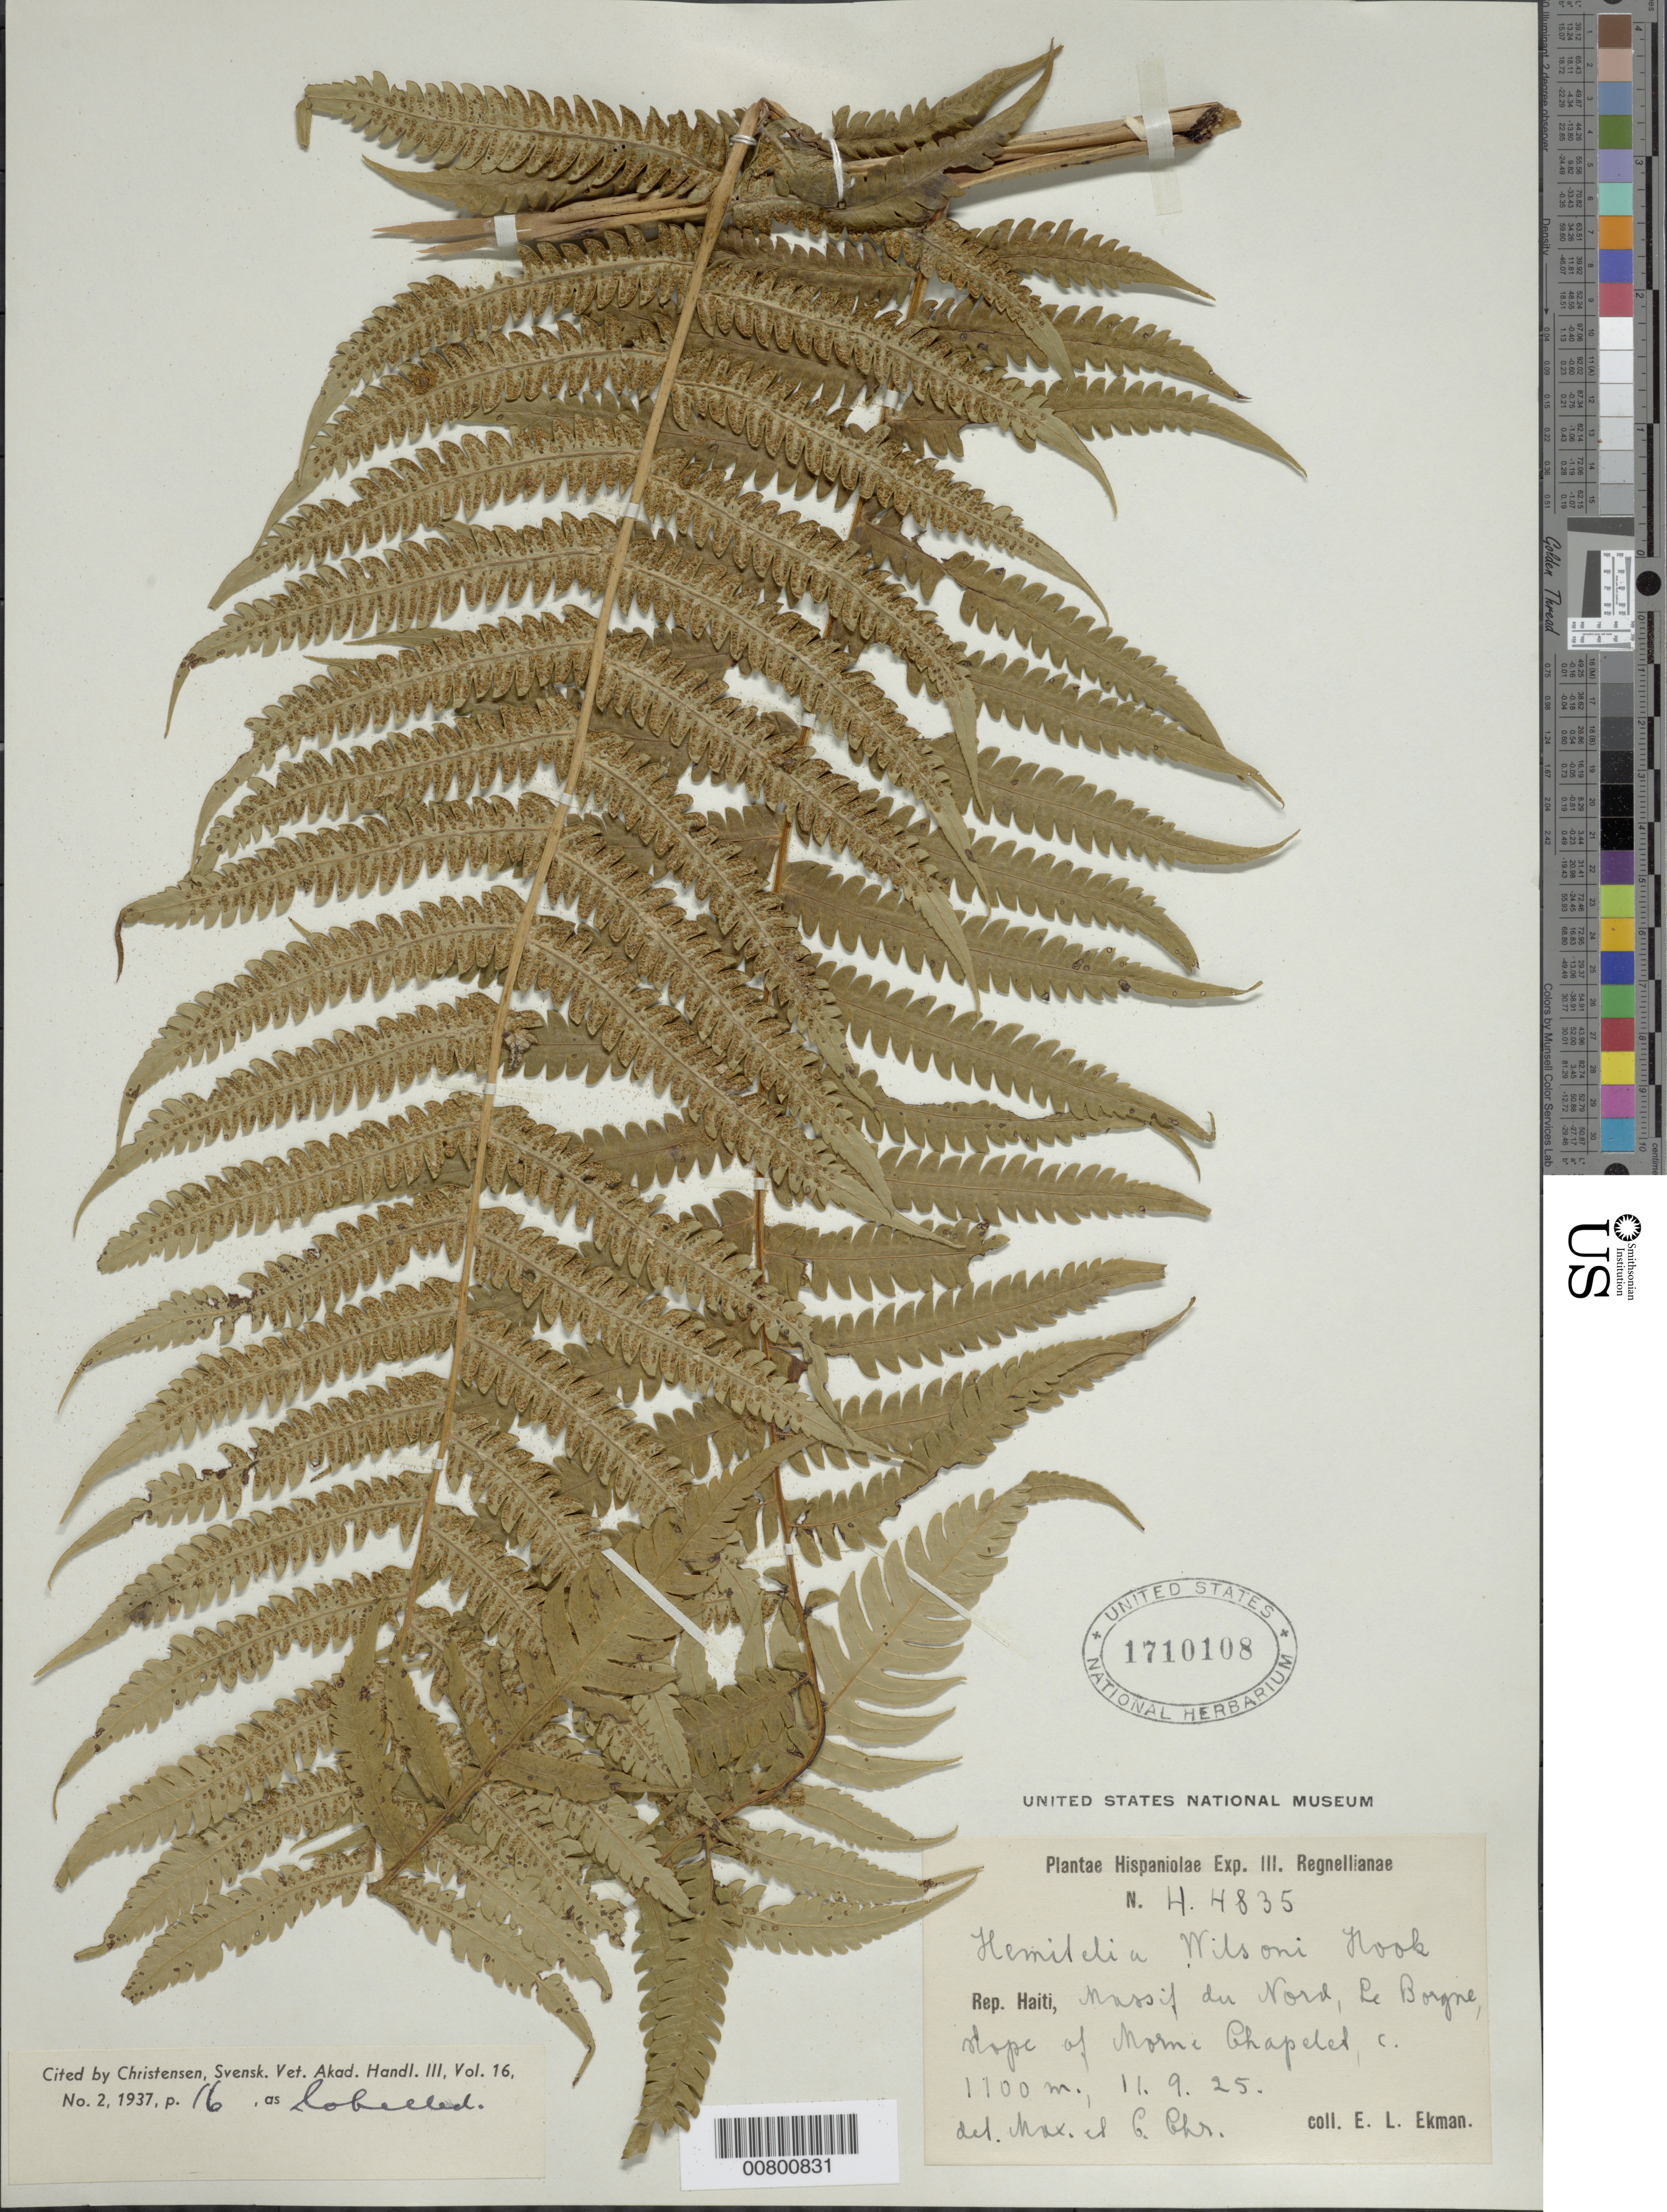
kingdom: Plantae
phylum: Tracheophyta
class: Polypodiopsida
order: Cyatheales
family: Cyatheaceae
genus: Cyathea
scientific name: Cyathea arborea x C. horrida (L.) Sm.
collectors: E. L. Ekman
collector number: H 4835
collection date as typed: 11 Sep 1925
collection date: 1925-09-11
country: Haiti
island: Hispaniola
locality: Massif du Nord, Le Borgne, slope of Morne Chapelet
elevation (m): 1100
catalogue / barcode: US 1710108